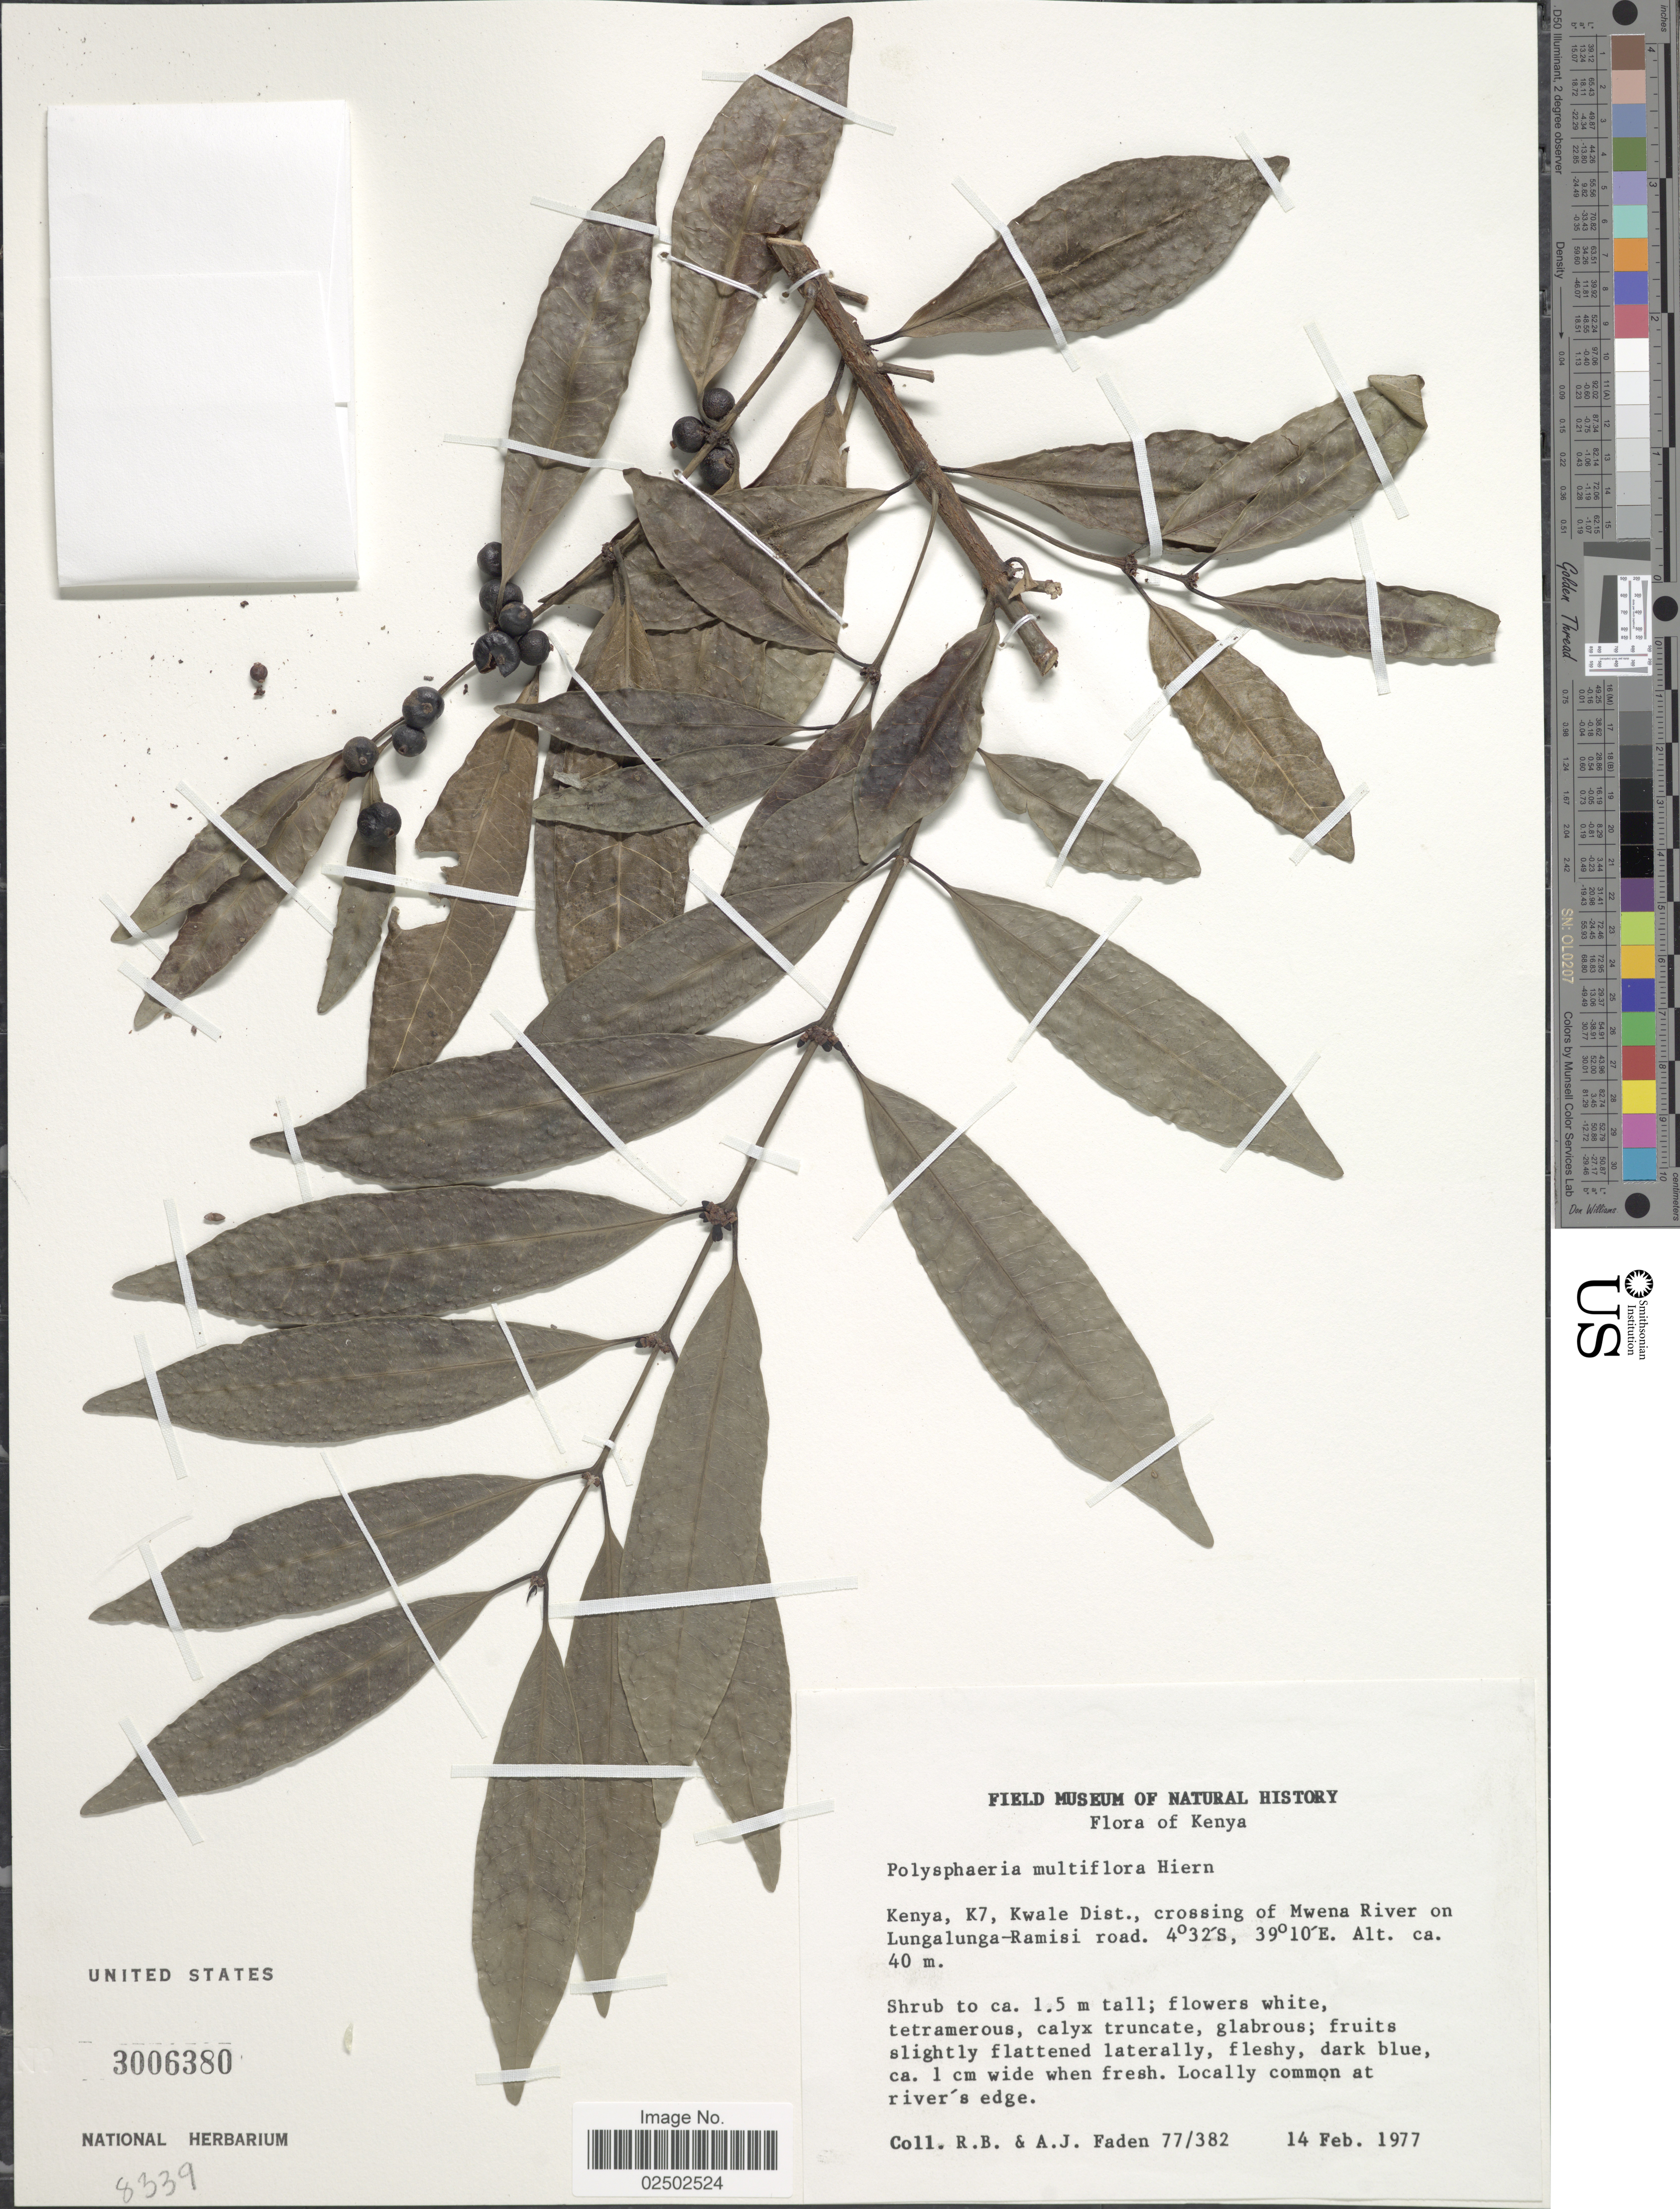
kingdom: Plantae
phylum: Tracheophyta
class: Magnoliopsida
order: Gentianales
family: Rubiaceae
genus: Polysphaeria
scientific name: Polysphaeria multiflora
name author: Hiern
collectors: R. B. Faden & A. J. Faden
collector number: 77/382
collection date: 1977-02-14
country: Kenya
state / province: Kwale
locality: K7, crossing of Mwena River on Lungalunga-Ramisi road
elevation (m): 40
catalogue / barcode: US 3006380